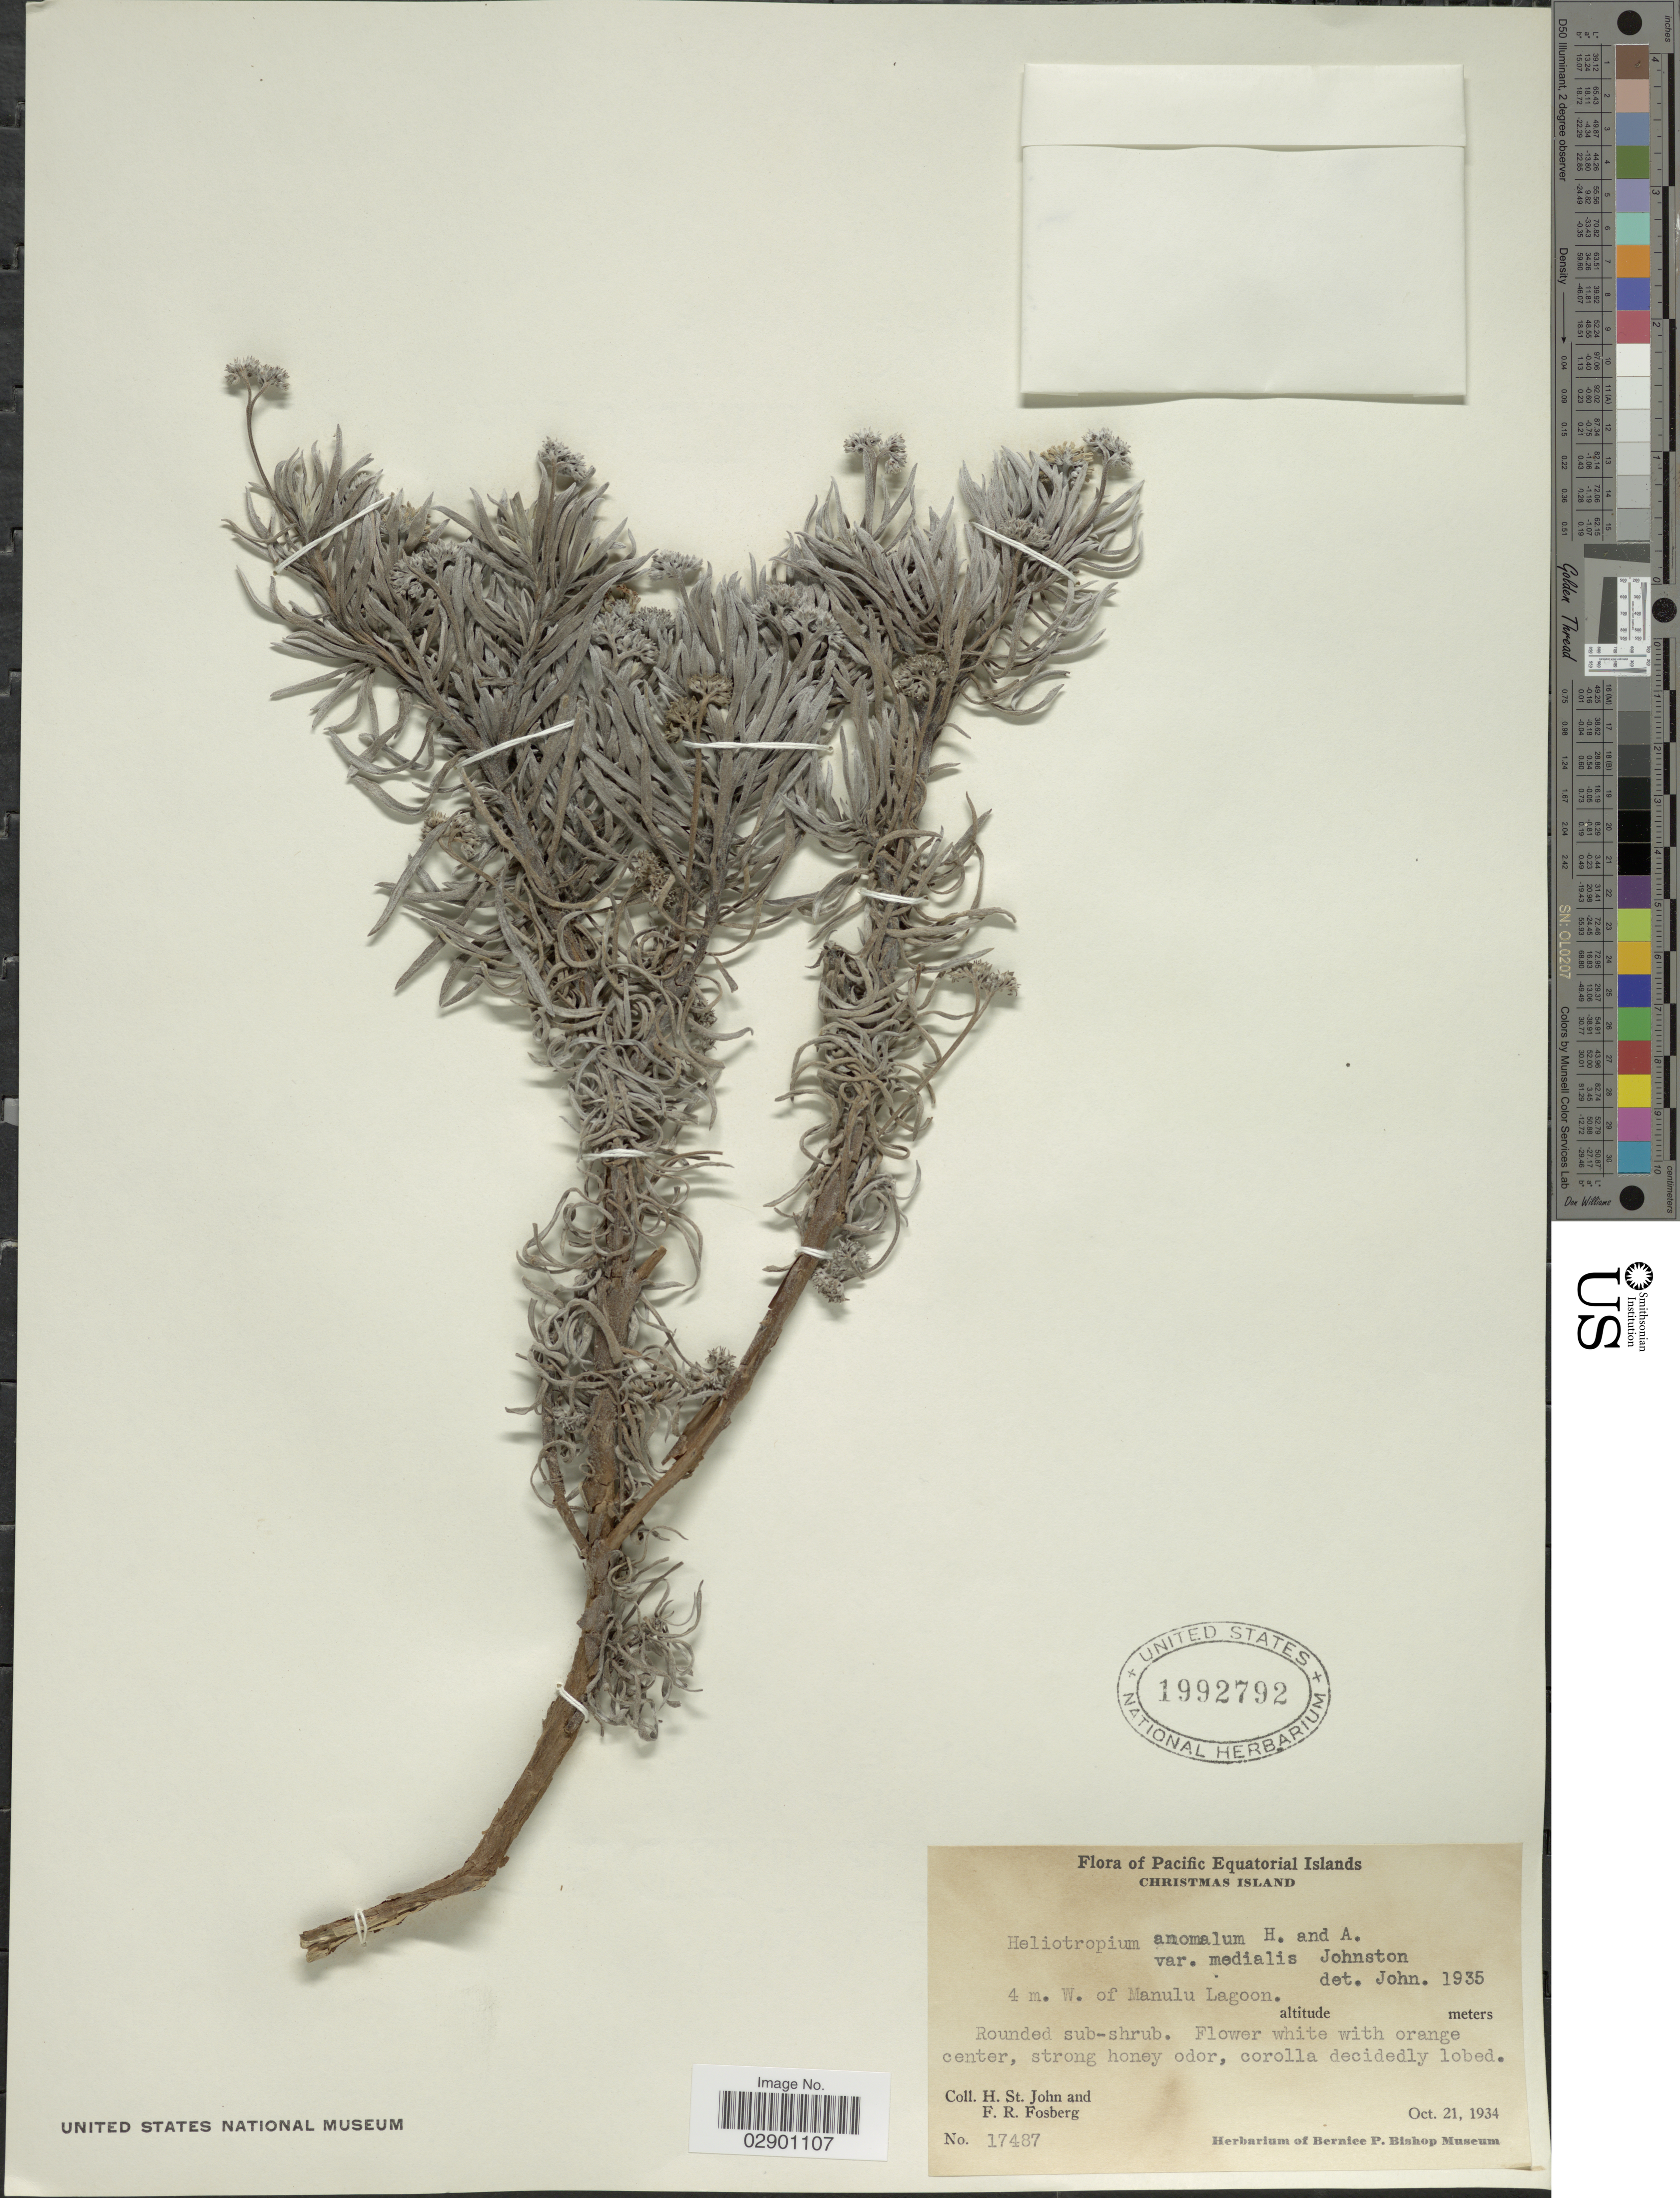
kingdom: Plantae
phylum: Tracheophyta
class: Magnoliopsida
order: Boraginales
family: Heliotropiaceae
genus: Heliotropium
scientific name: Heliotropium anomalum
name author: Hook. & Arn.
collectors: H. St. John & F. R. Fosberg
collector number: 17487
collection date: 1934-10-21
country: Kiribati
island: Kiritimati [Christmas] Atoll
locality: Pacific Equatorial Islands. Christmas Island. 4 m. W. of Manulu Lagoon.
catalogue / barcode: US 1992792